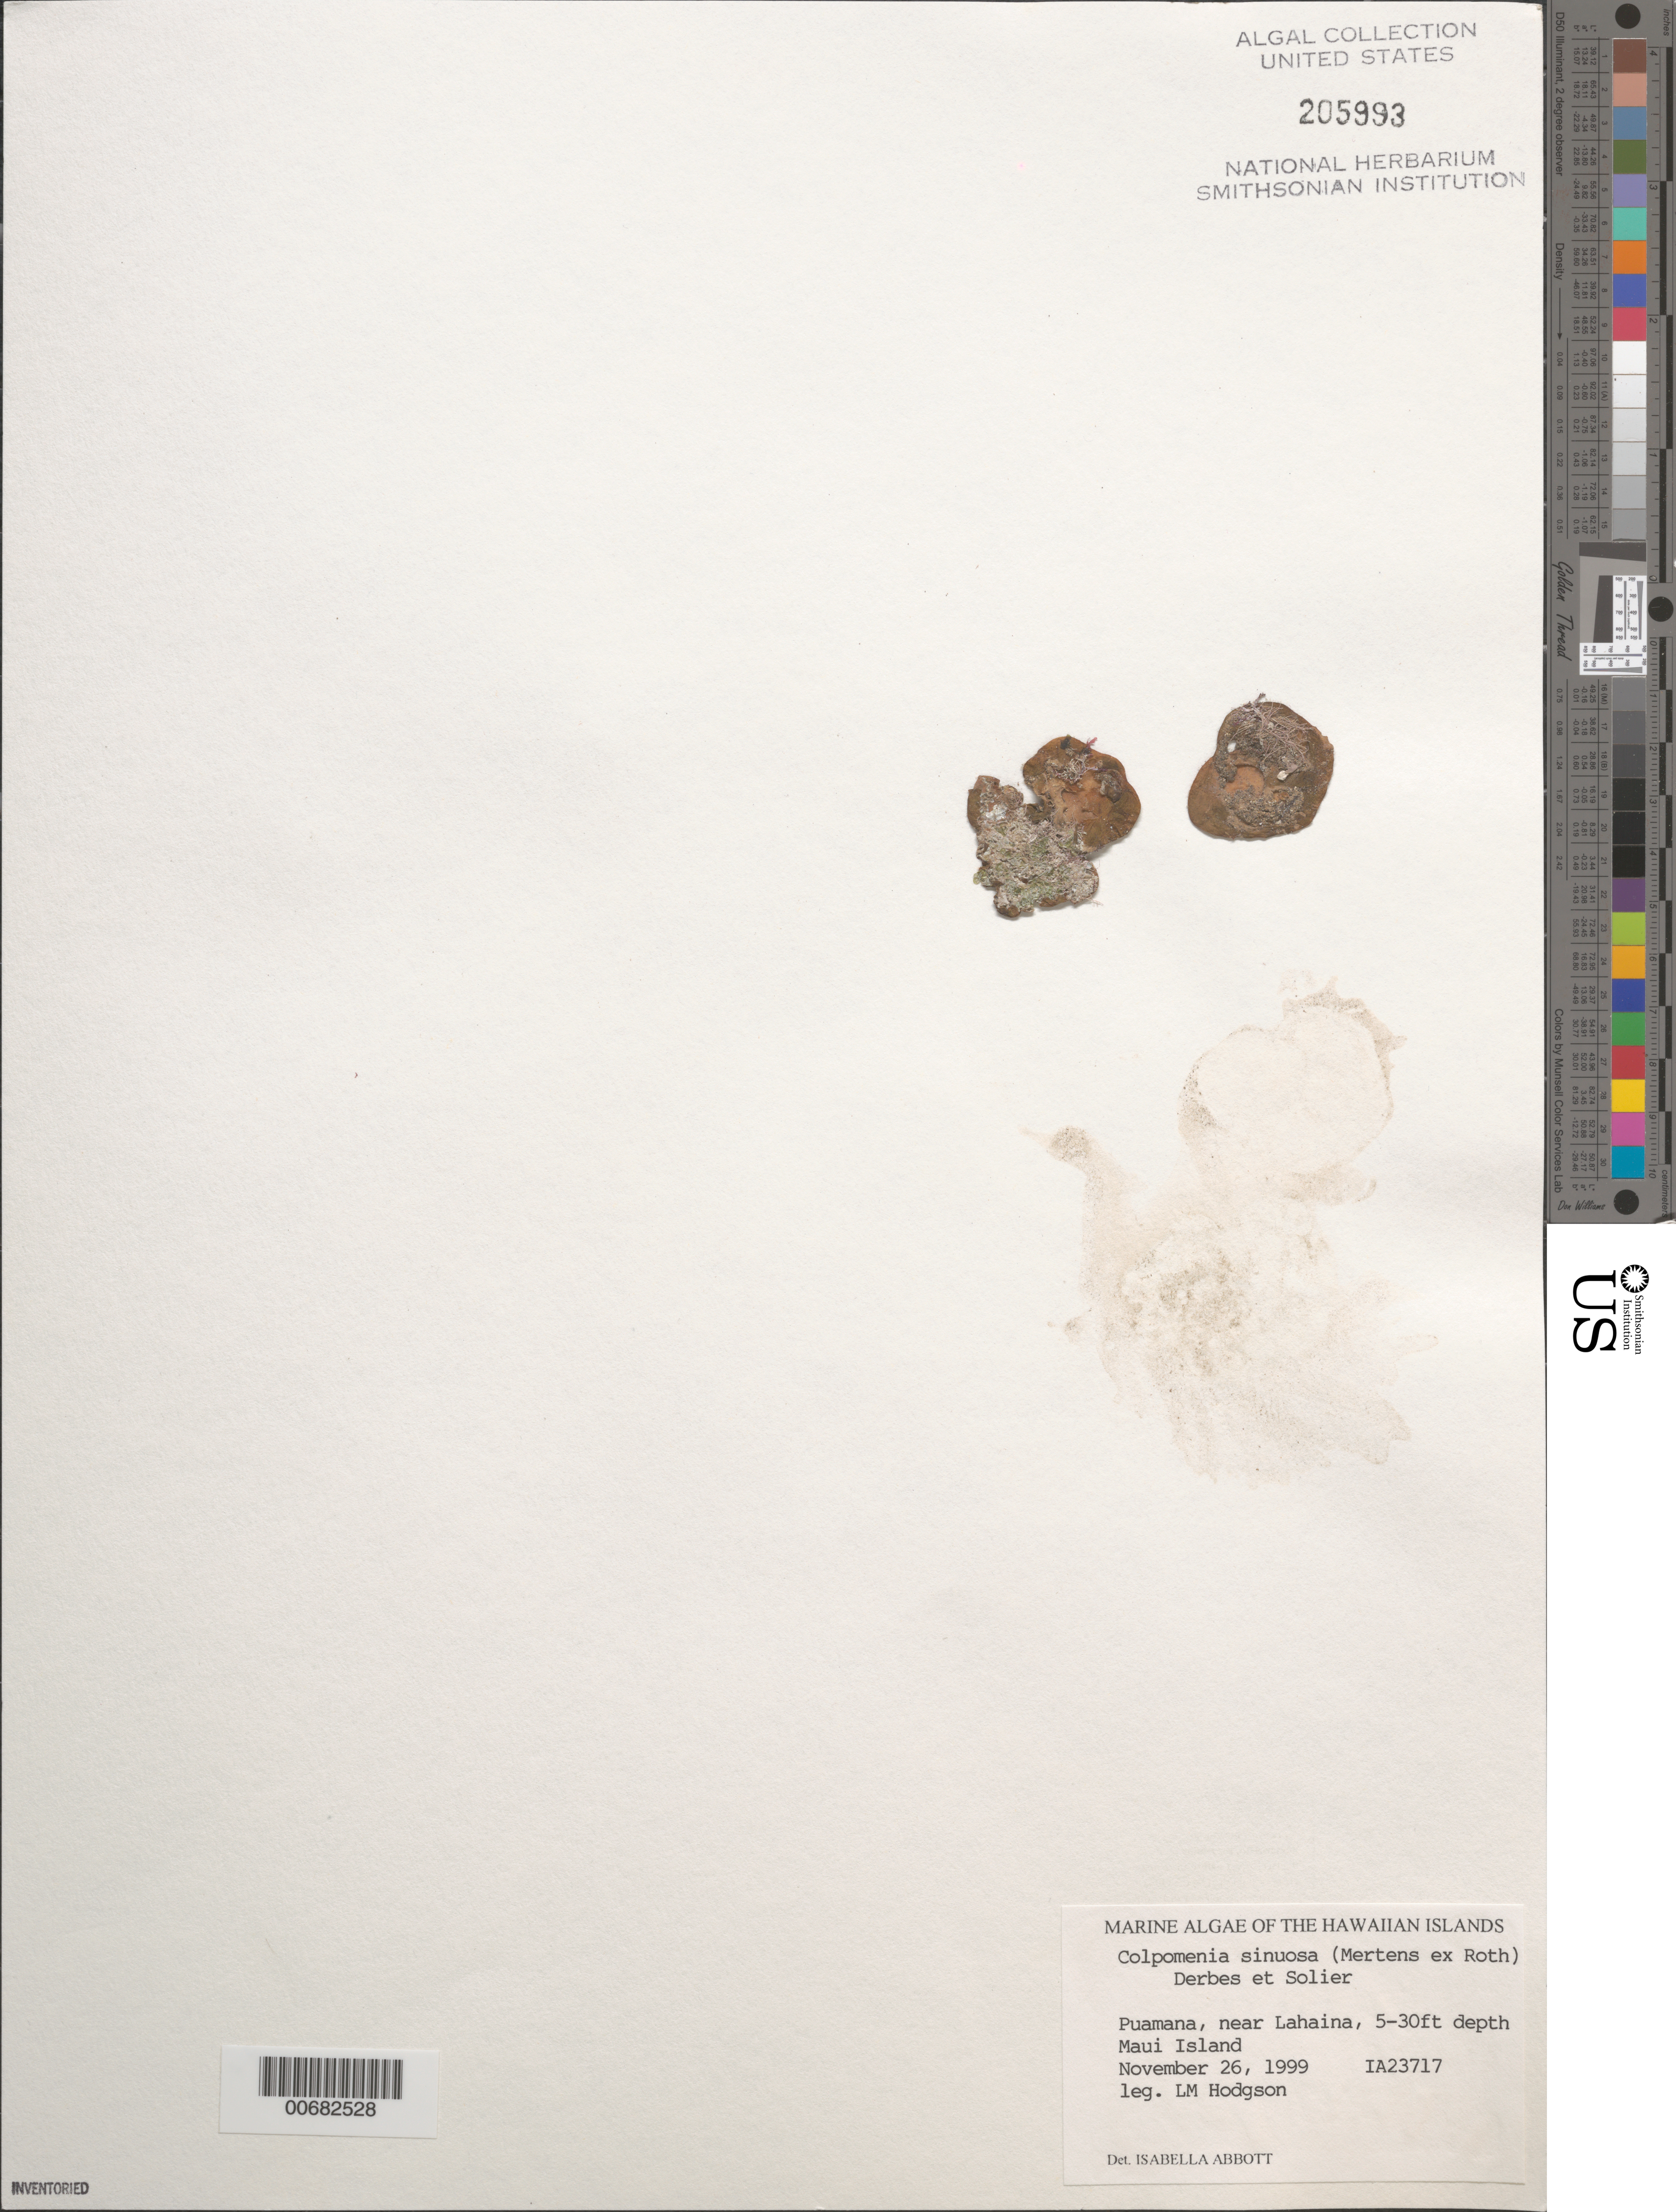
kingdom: Chromista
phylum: Ochrophyta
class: Phaeophyceae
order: Scytosiphonales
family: Scytosiphonaceae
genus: Colpomenia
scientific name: Colpomenia sinuosa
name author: (K. Mert. ex Roth) Derbes & Solier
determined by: Abbott, Isabella A.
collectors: L. M. Hodgson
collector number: IAA 23717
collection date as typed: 26 Nov 1999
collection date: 1999-11-26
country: United States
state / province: Hawaii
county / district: Maui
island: Maui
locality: Puamana, near Lahaina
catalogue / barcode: US 205993